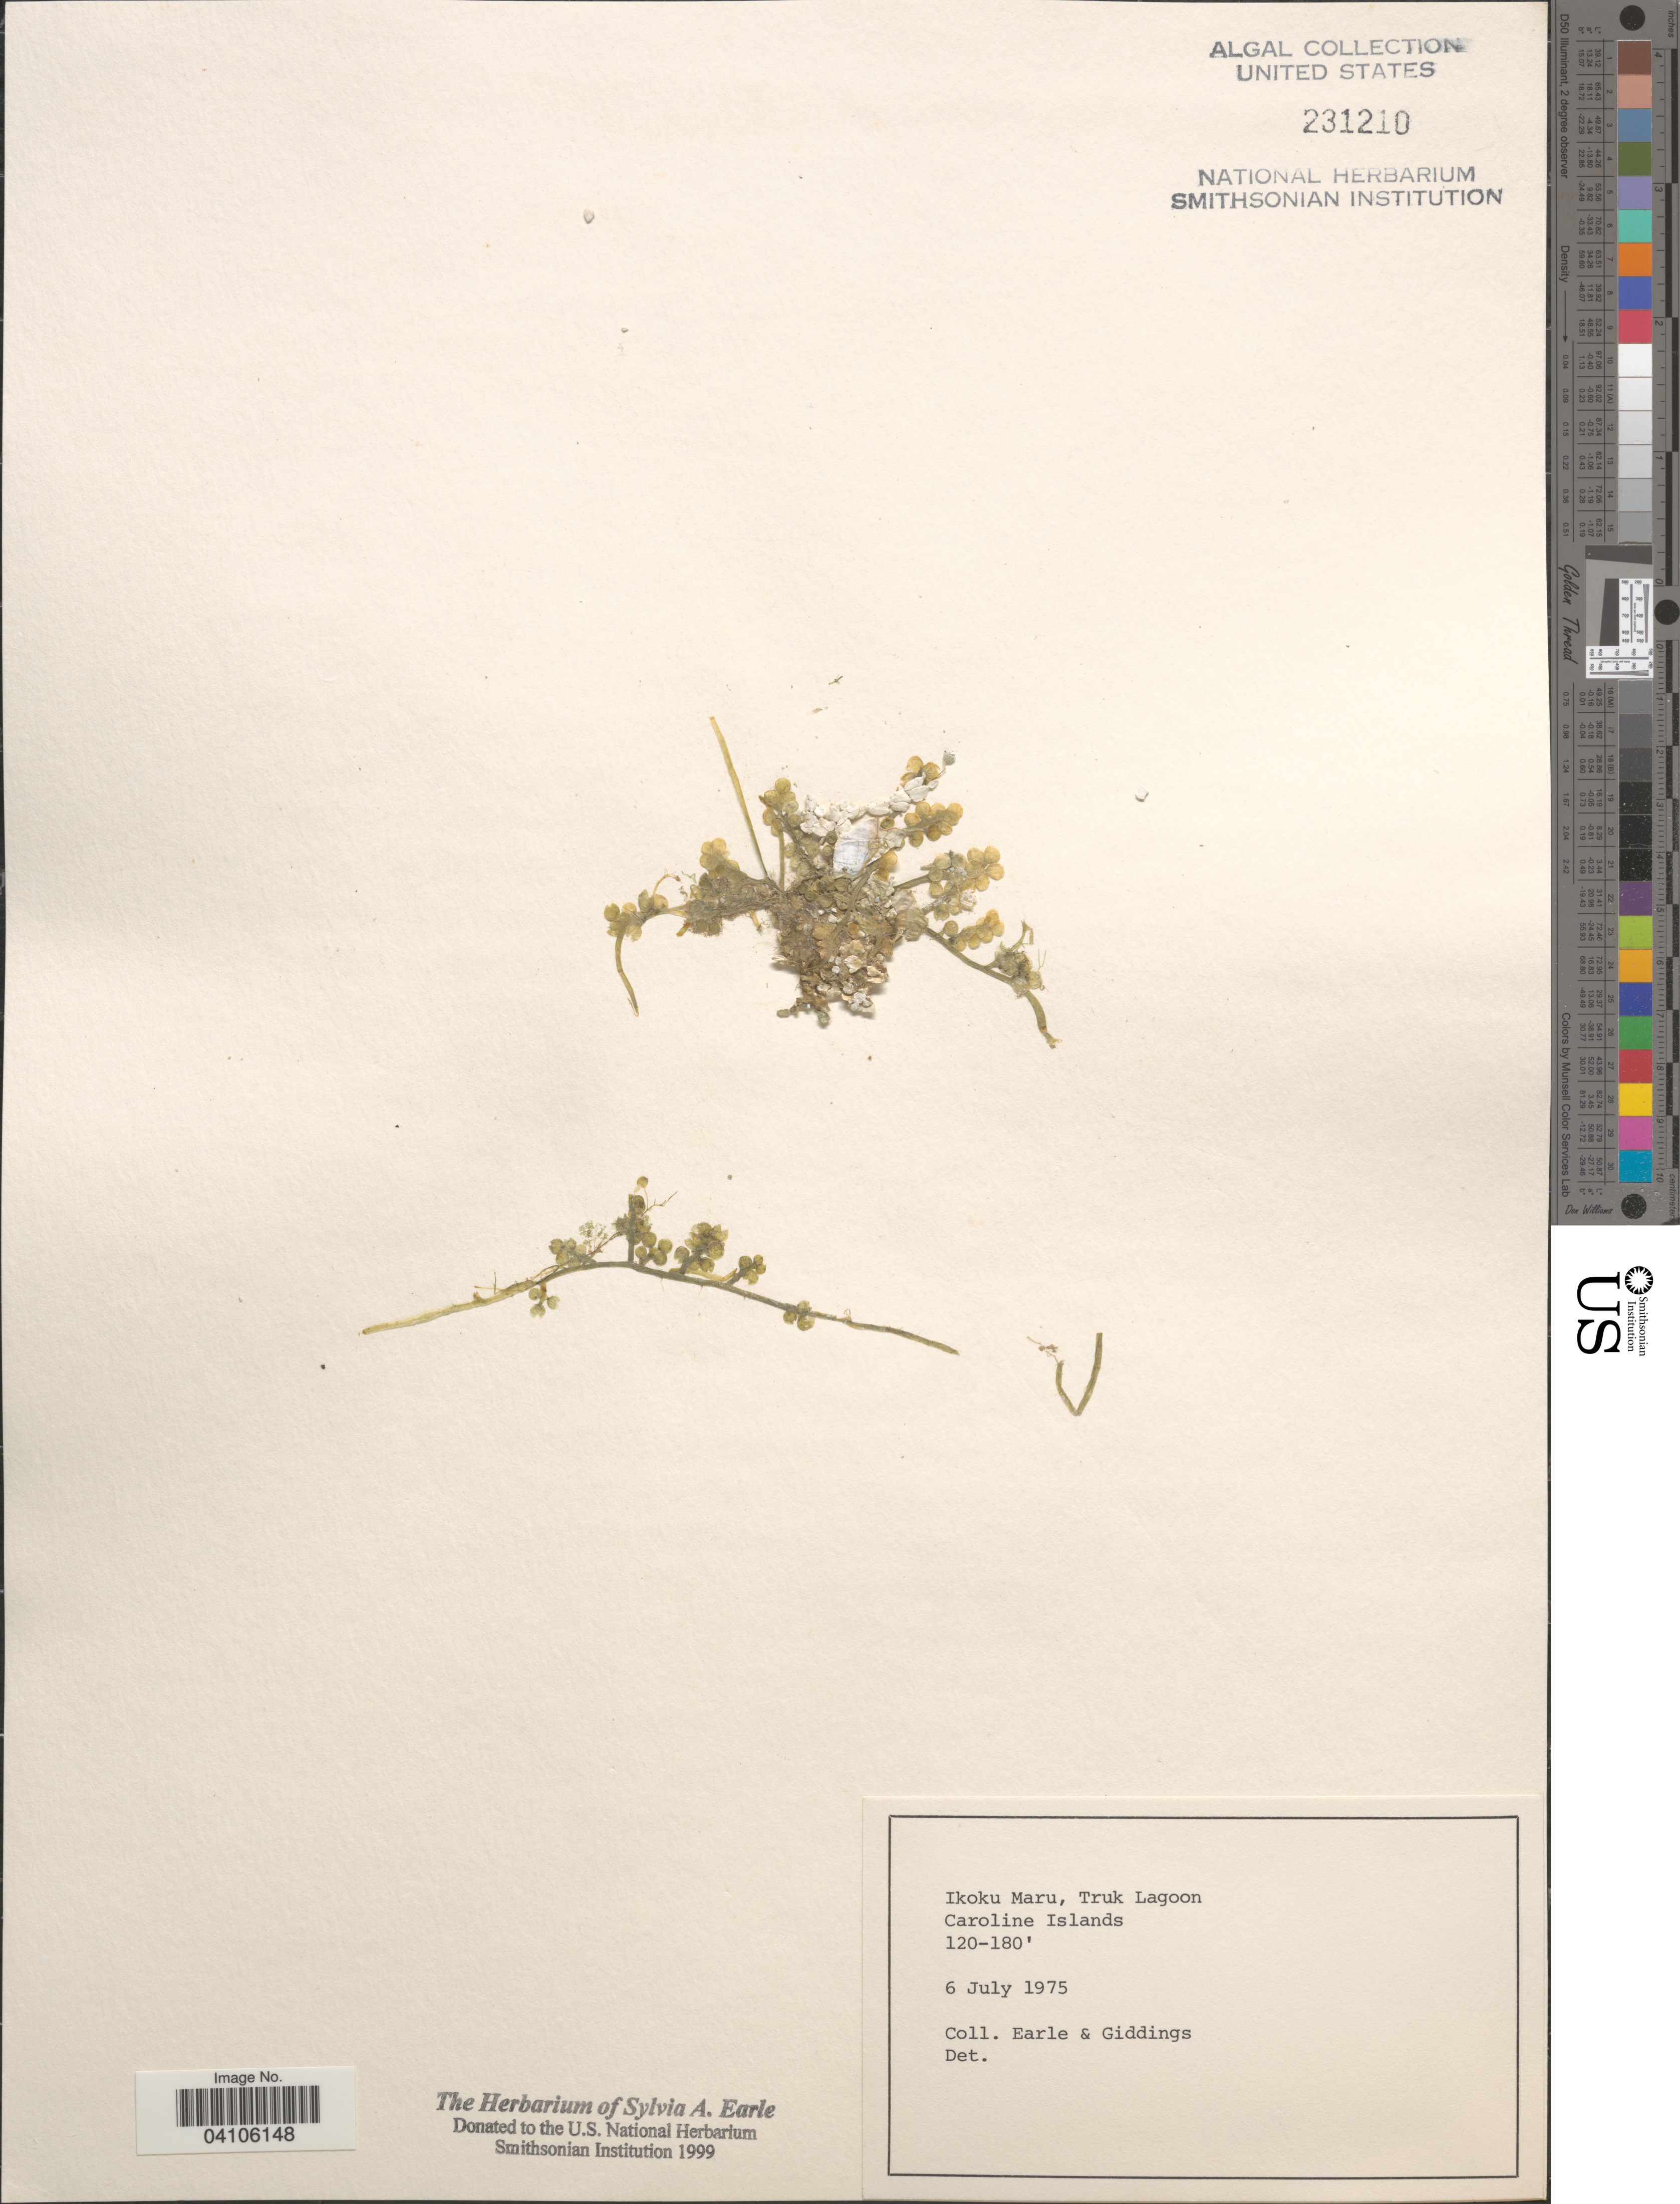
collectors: S. A. Earle & Giddings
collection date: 1975-07-06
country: Micronesia, Federated States of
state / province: Truk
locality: Ikoku Maru, Truk Lagoon. Caroline Islands.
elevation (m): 37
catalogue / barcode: US 231210